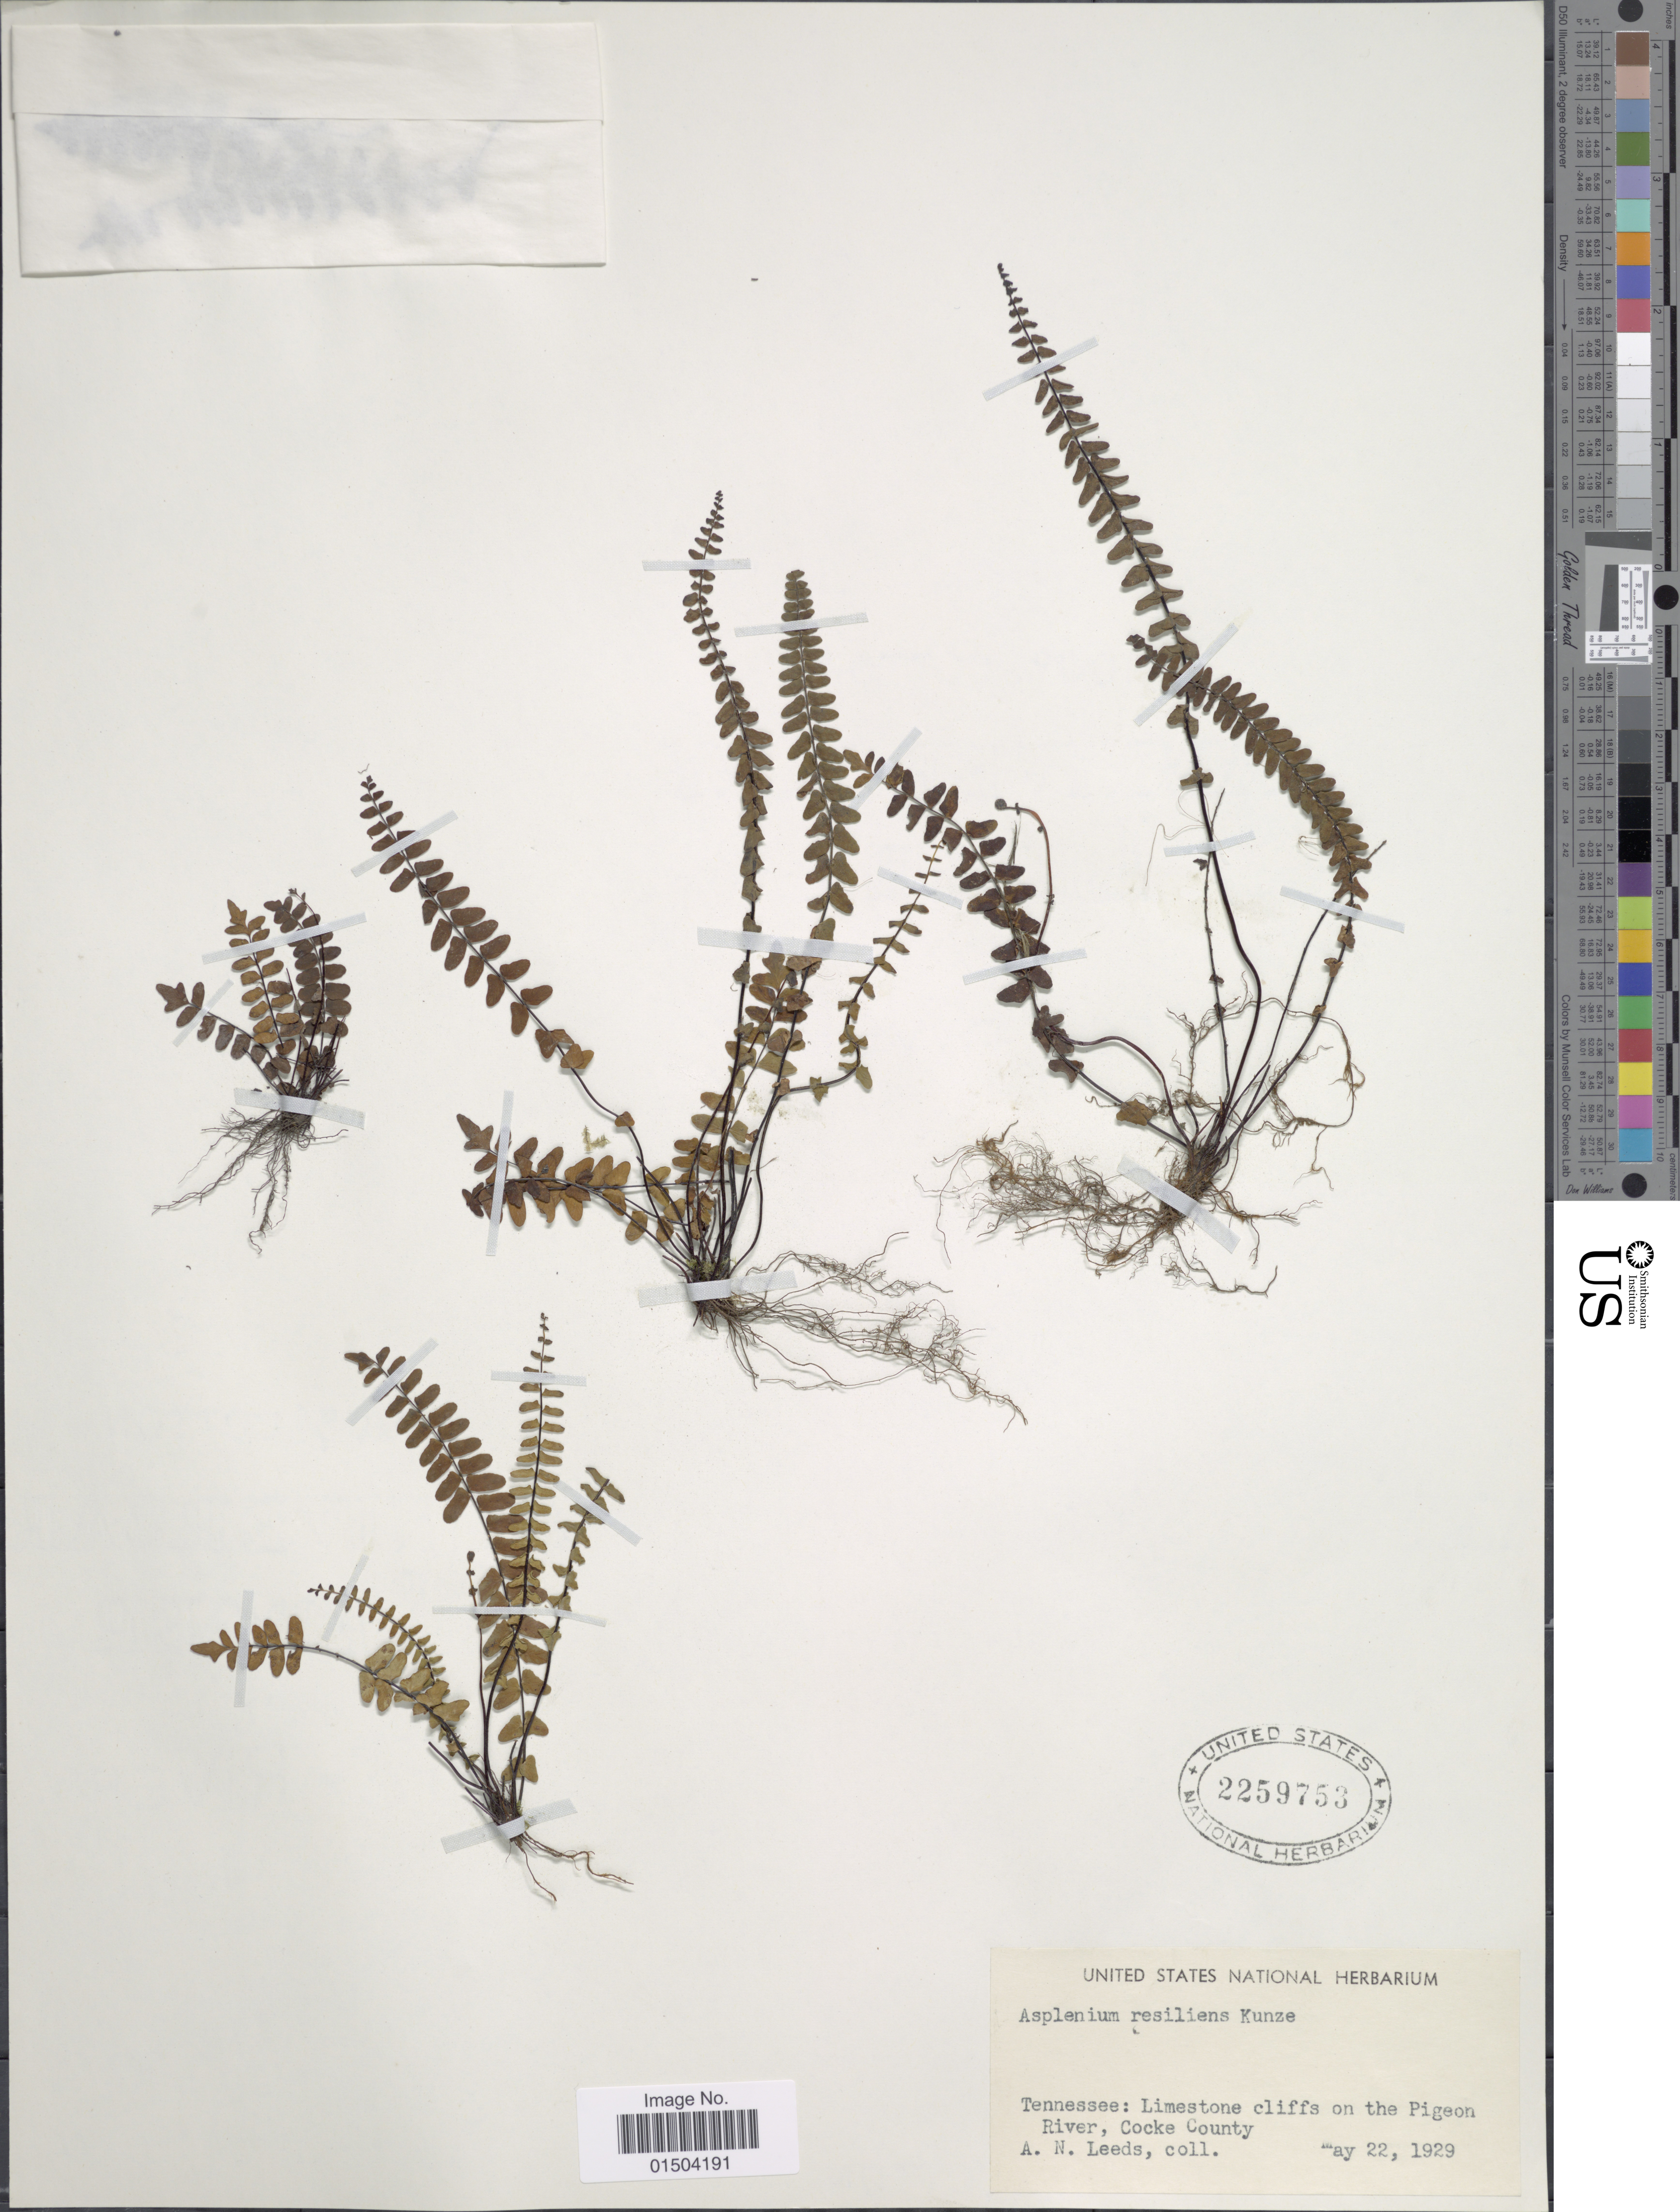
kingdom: Plantae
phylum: Tracheophyta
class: Polypodiopsida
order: Polypodiales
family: Aspleniaceae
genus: Asplenium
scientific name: Asplenium resiliens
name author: Kunze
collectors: A. N. Leeds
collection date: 1929-05-22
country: United States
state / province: Tennessee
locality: Limestone cliffs on the Pigeon River, Cocke County.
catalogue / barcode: US 2259753